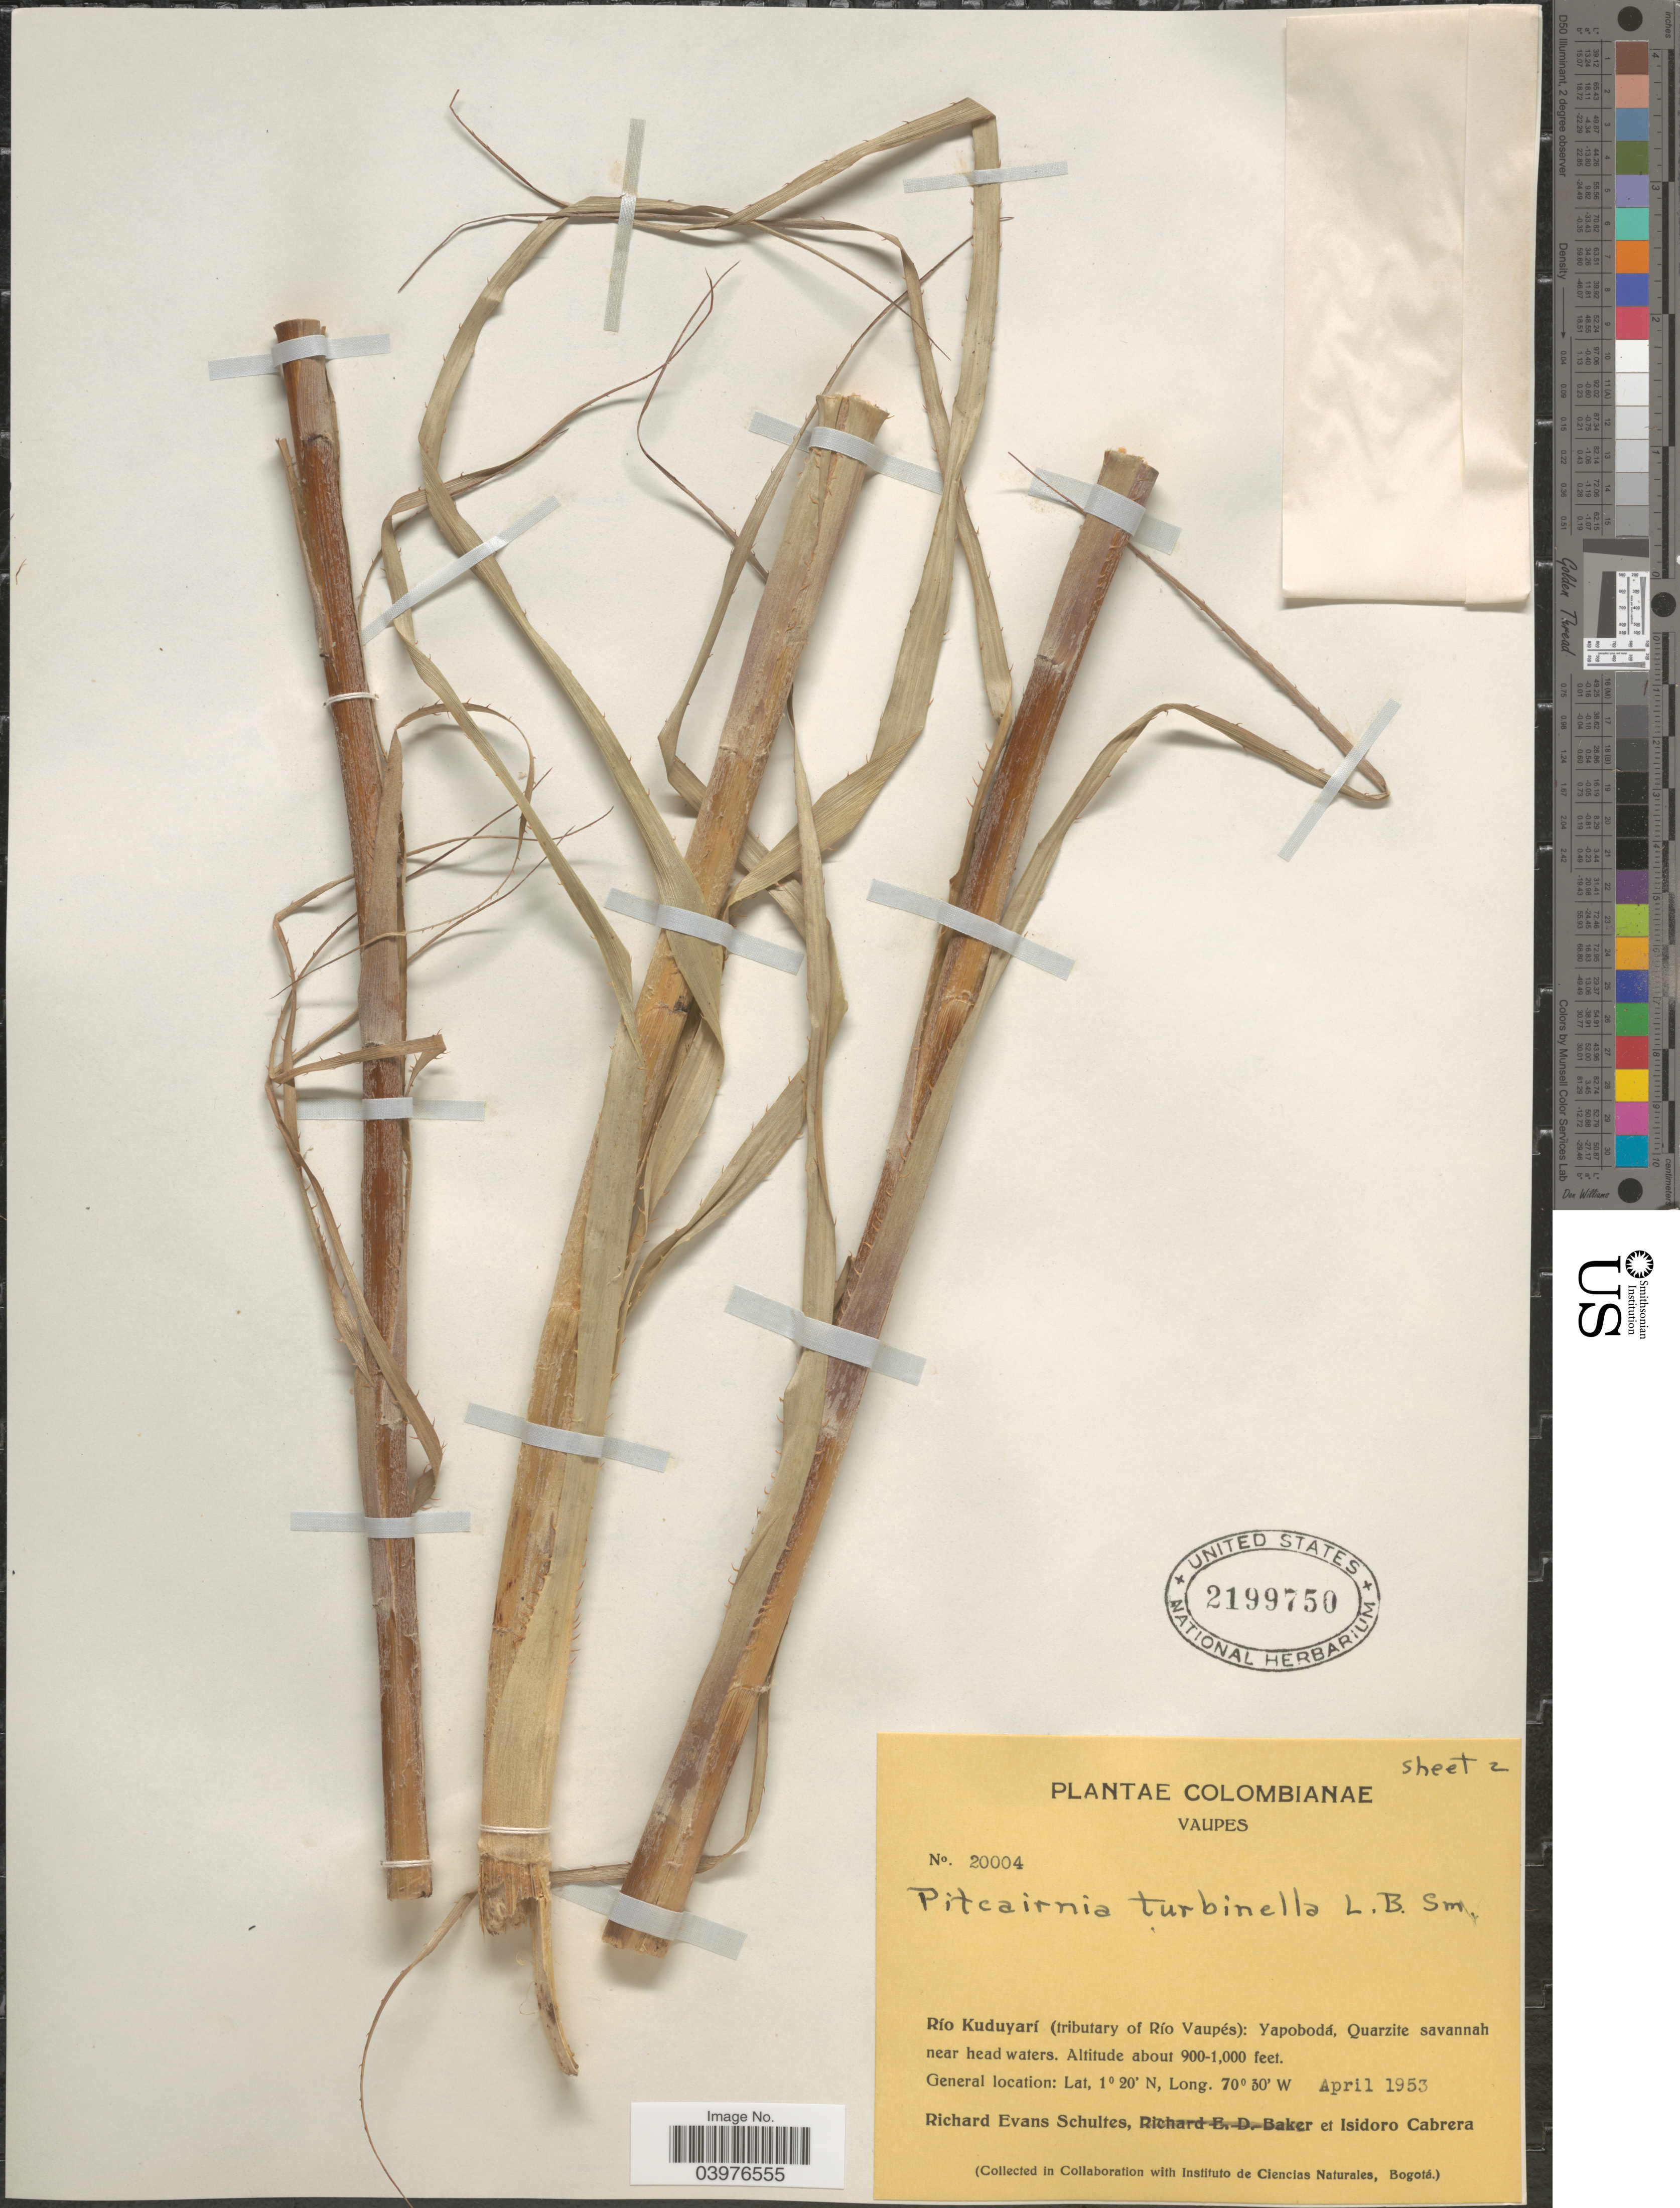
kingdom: Plantae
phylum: Tracheophyta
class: Liliopsida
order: Poales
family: Bromeliaceae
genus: Pitcairnia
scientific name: Pitcairnia turbinella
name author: L.B. Sm.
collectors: R. E. Schultes & I. Cabrera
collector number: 20004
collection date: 1953-04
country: Colombia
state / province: Vaupés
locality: Río Kuduyarí (tributary of Río Vaupés): Yapobodá, Quarzite savannah near head waters.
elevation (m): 274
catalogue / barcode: US 2199750